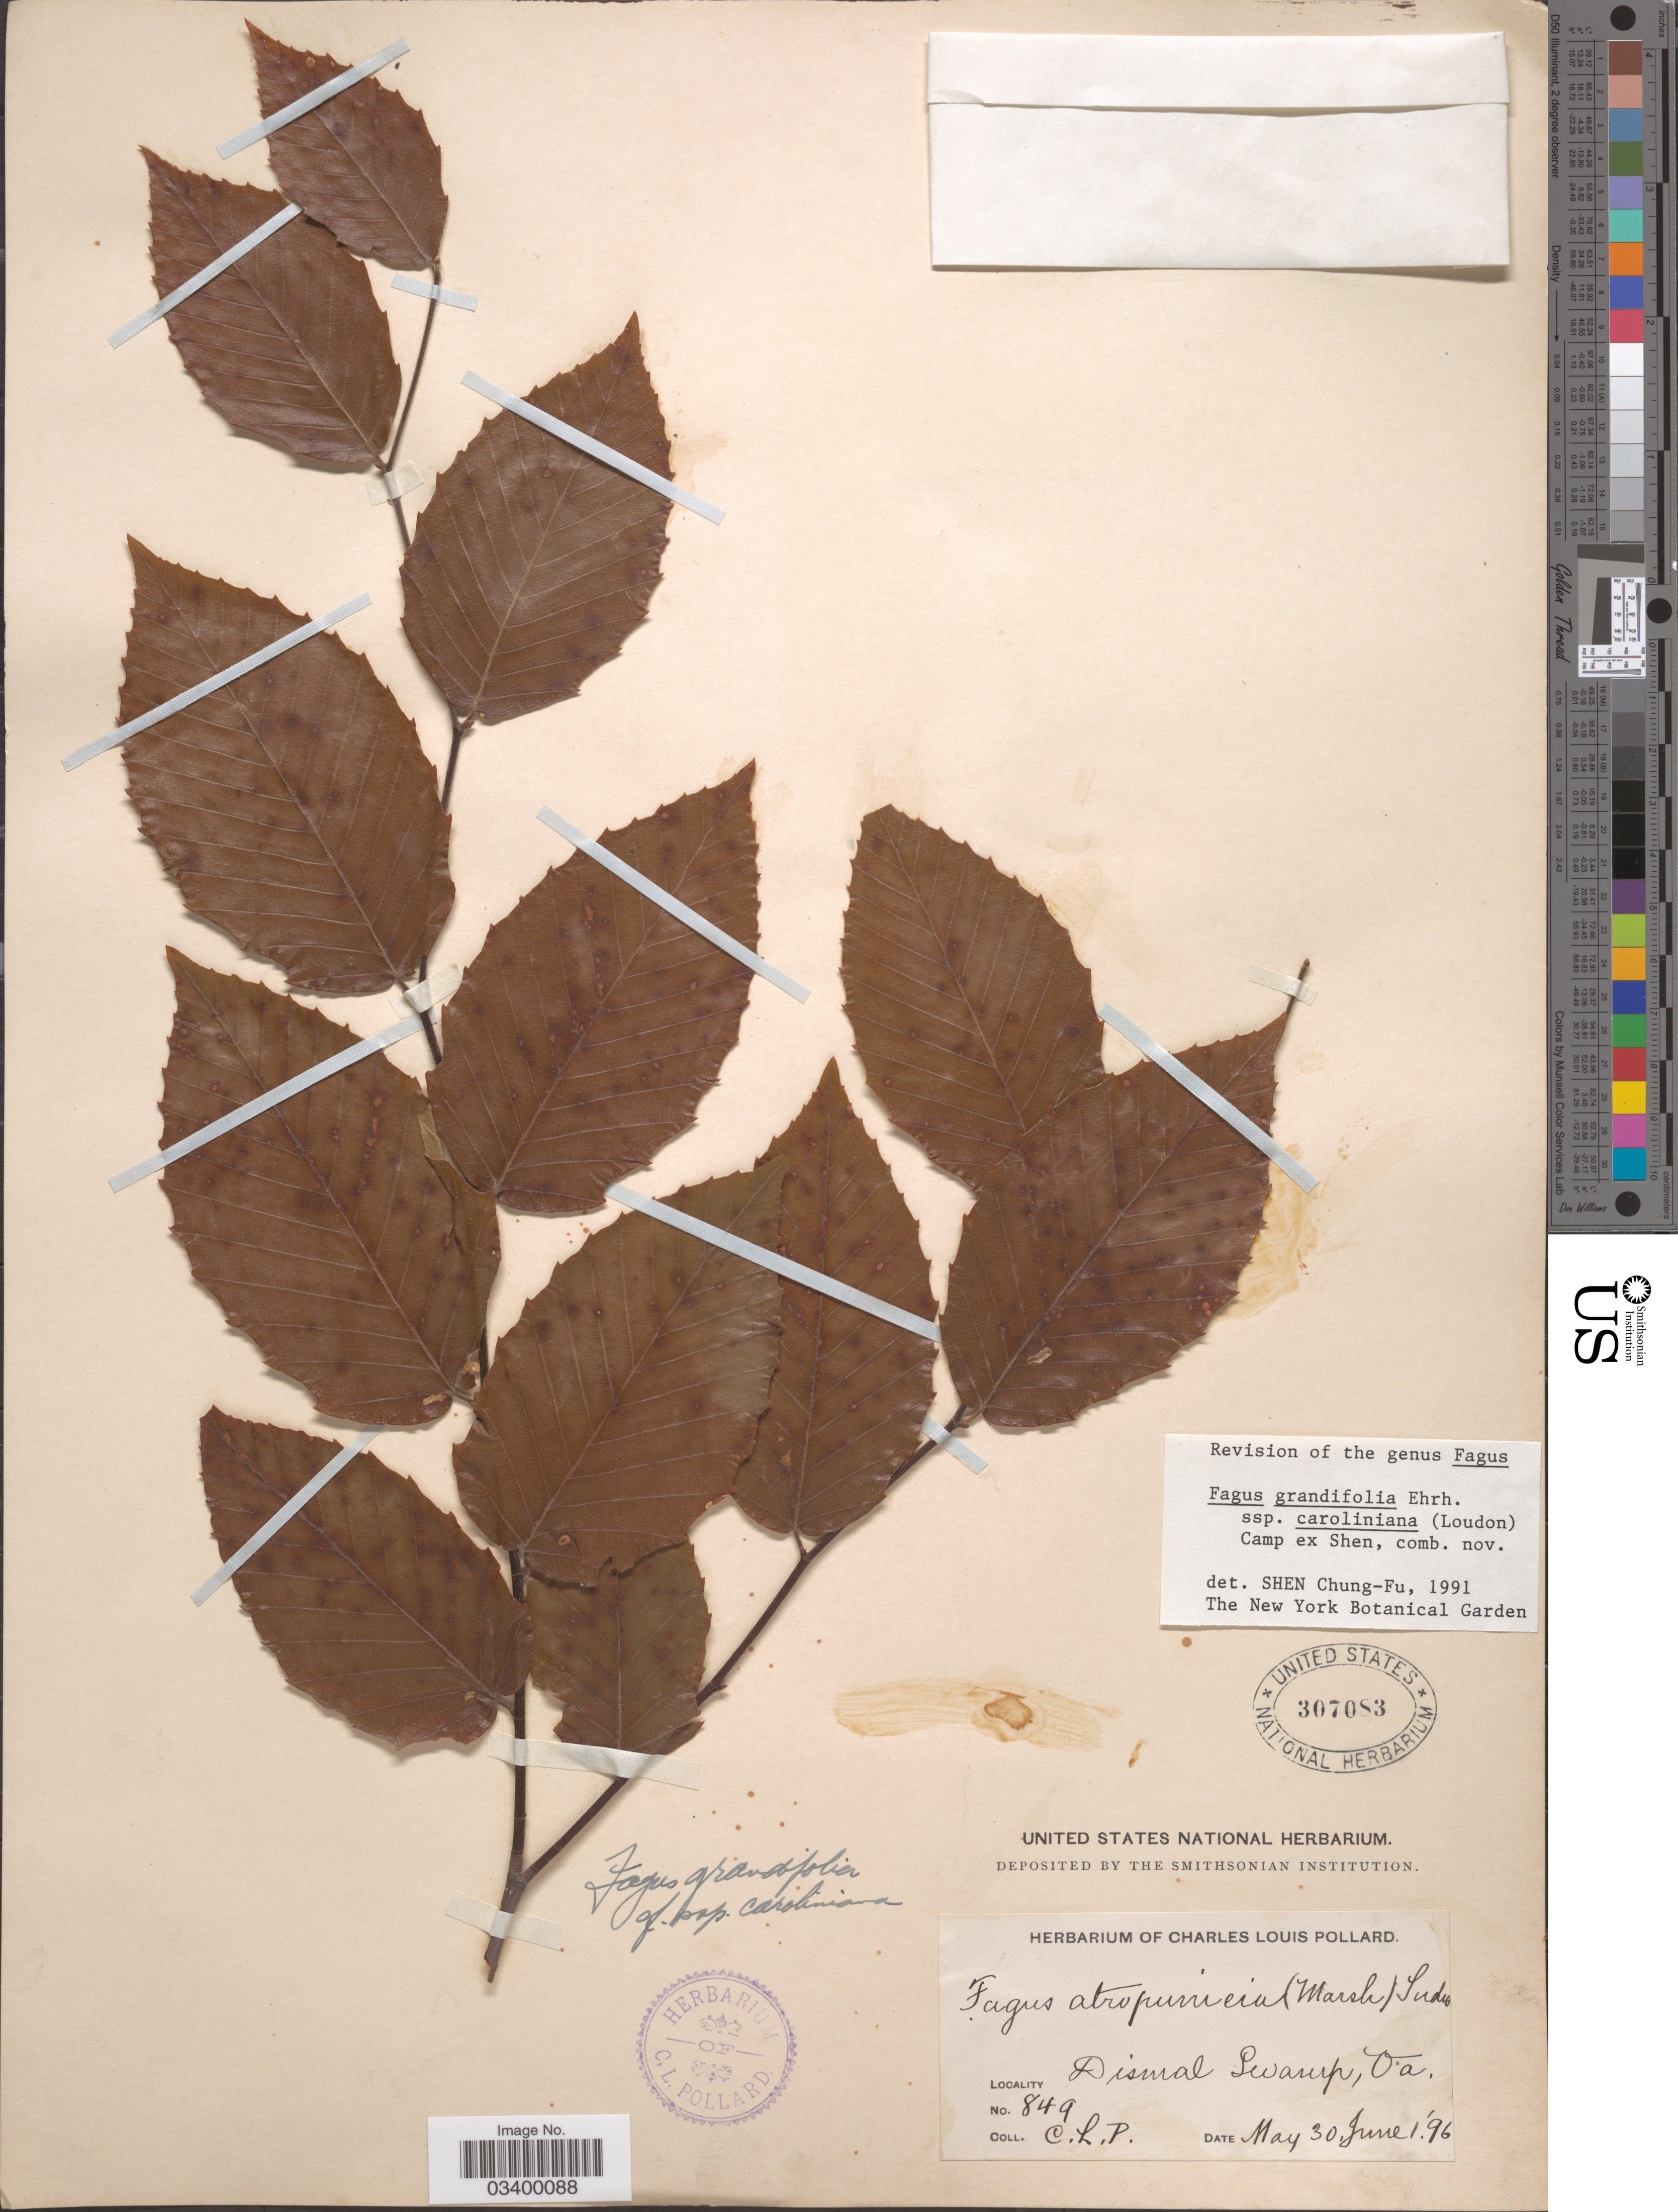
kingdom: Plantae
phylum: Tracheophyta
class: Magnoliopsida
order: Fagales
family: Fagaceae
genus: Fagus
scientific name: Fagus grandifolia subsp. caroliniana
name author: (Loudon) Fernald & Rehder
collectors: C. L. Pollard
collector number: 849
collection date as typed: Transcribed d/m/y: 30/5/96 to 1/6/96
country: United States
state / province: Virginia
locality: Dismal Swamp.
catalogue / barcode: US 307083